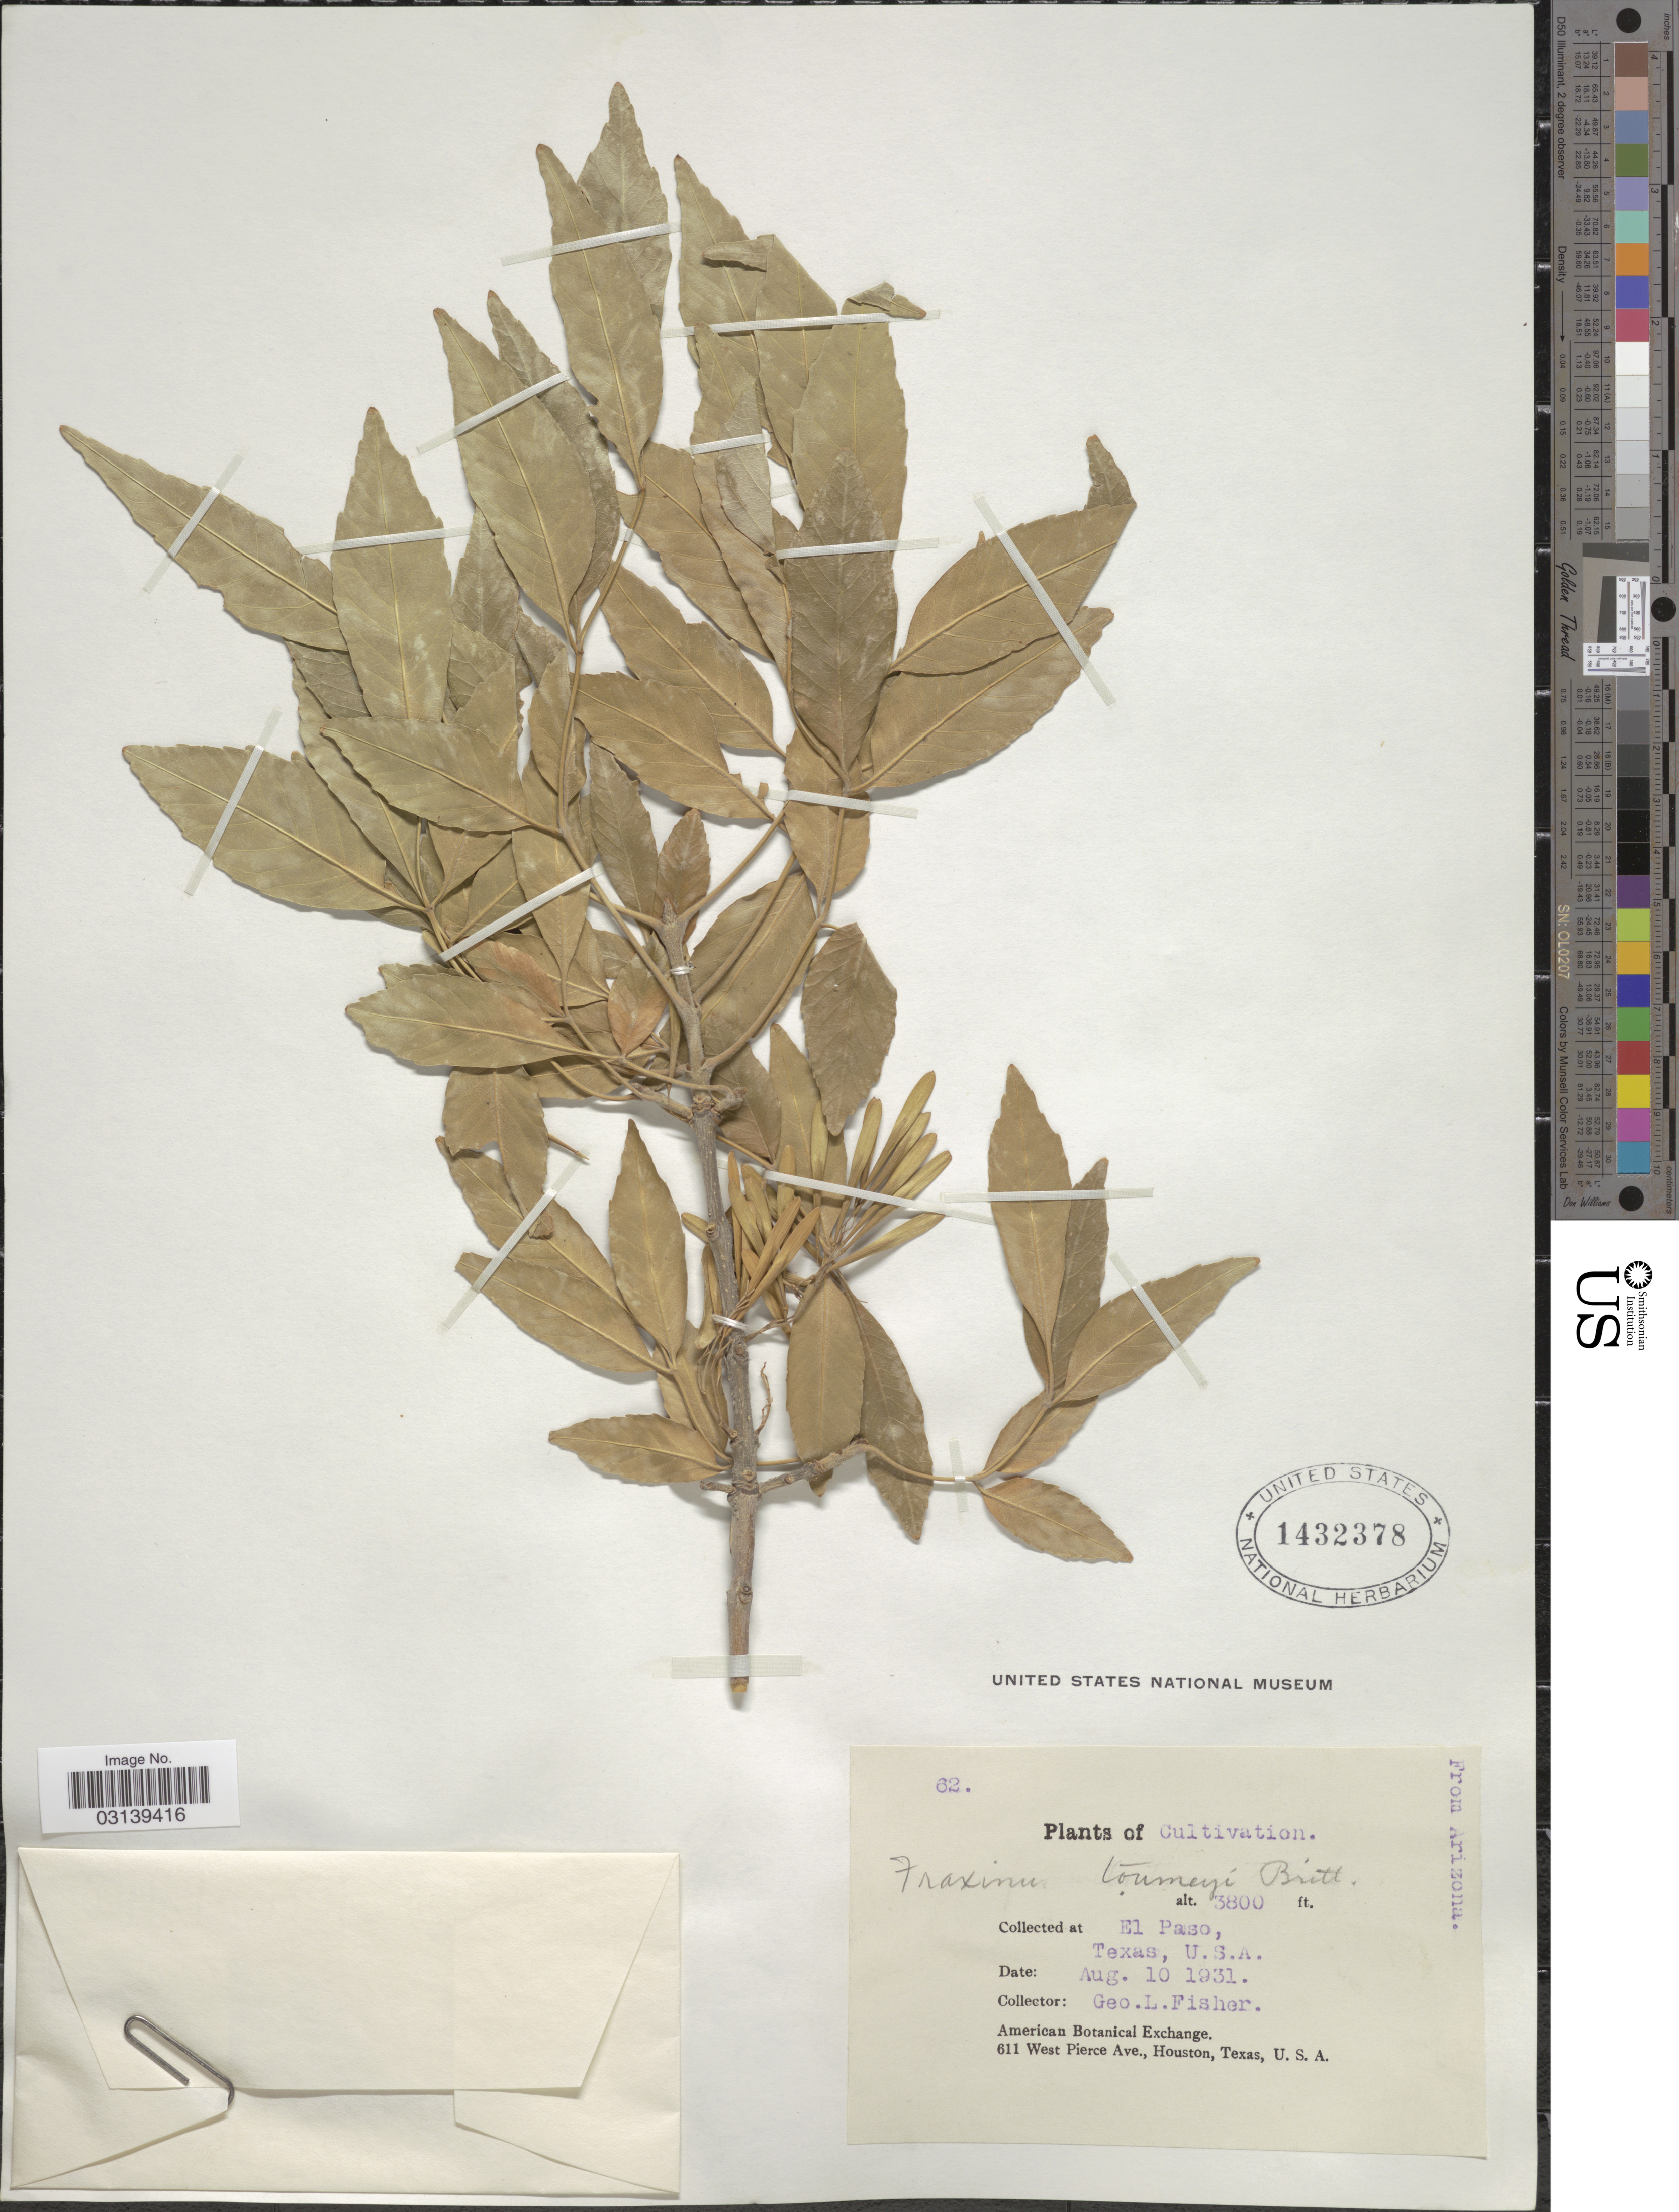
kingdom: Plantae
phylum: Tracheophyta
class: Magnoliopsida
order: Lamiales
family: Oleaceae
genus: Fraxinus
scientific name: Fraxinus velutina var. toumeyi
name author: (Britton) Rehder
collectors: G. L. Fisher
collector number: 62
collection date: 1931-08-10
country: United States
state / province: Texas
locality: El Paso.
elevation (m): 1158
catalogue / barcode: US 1432378